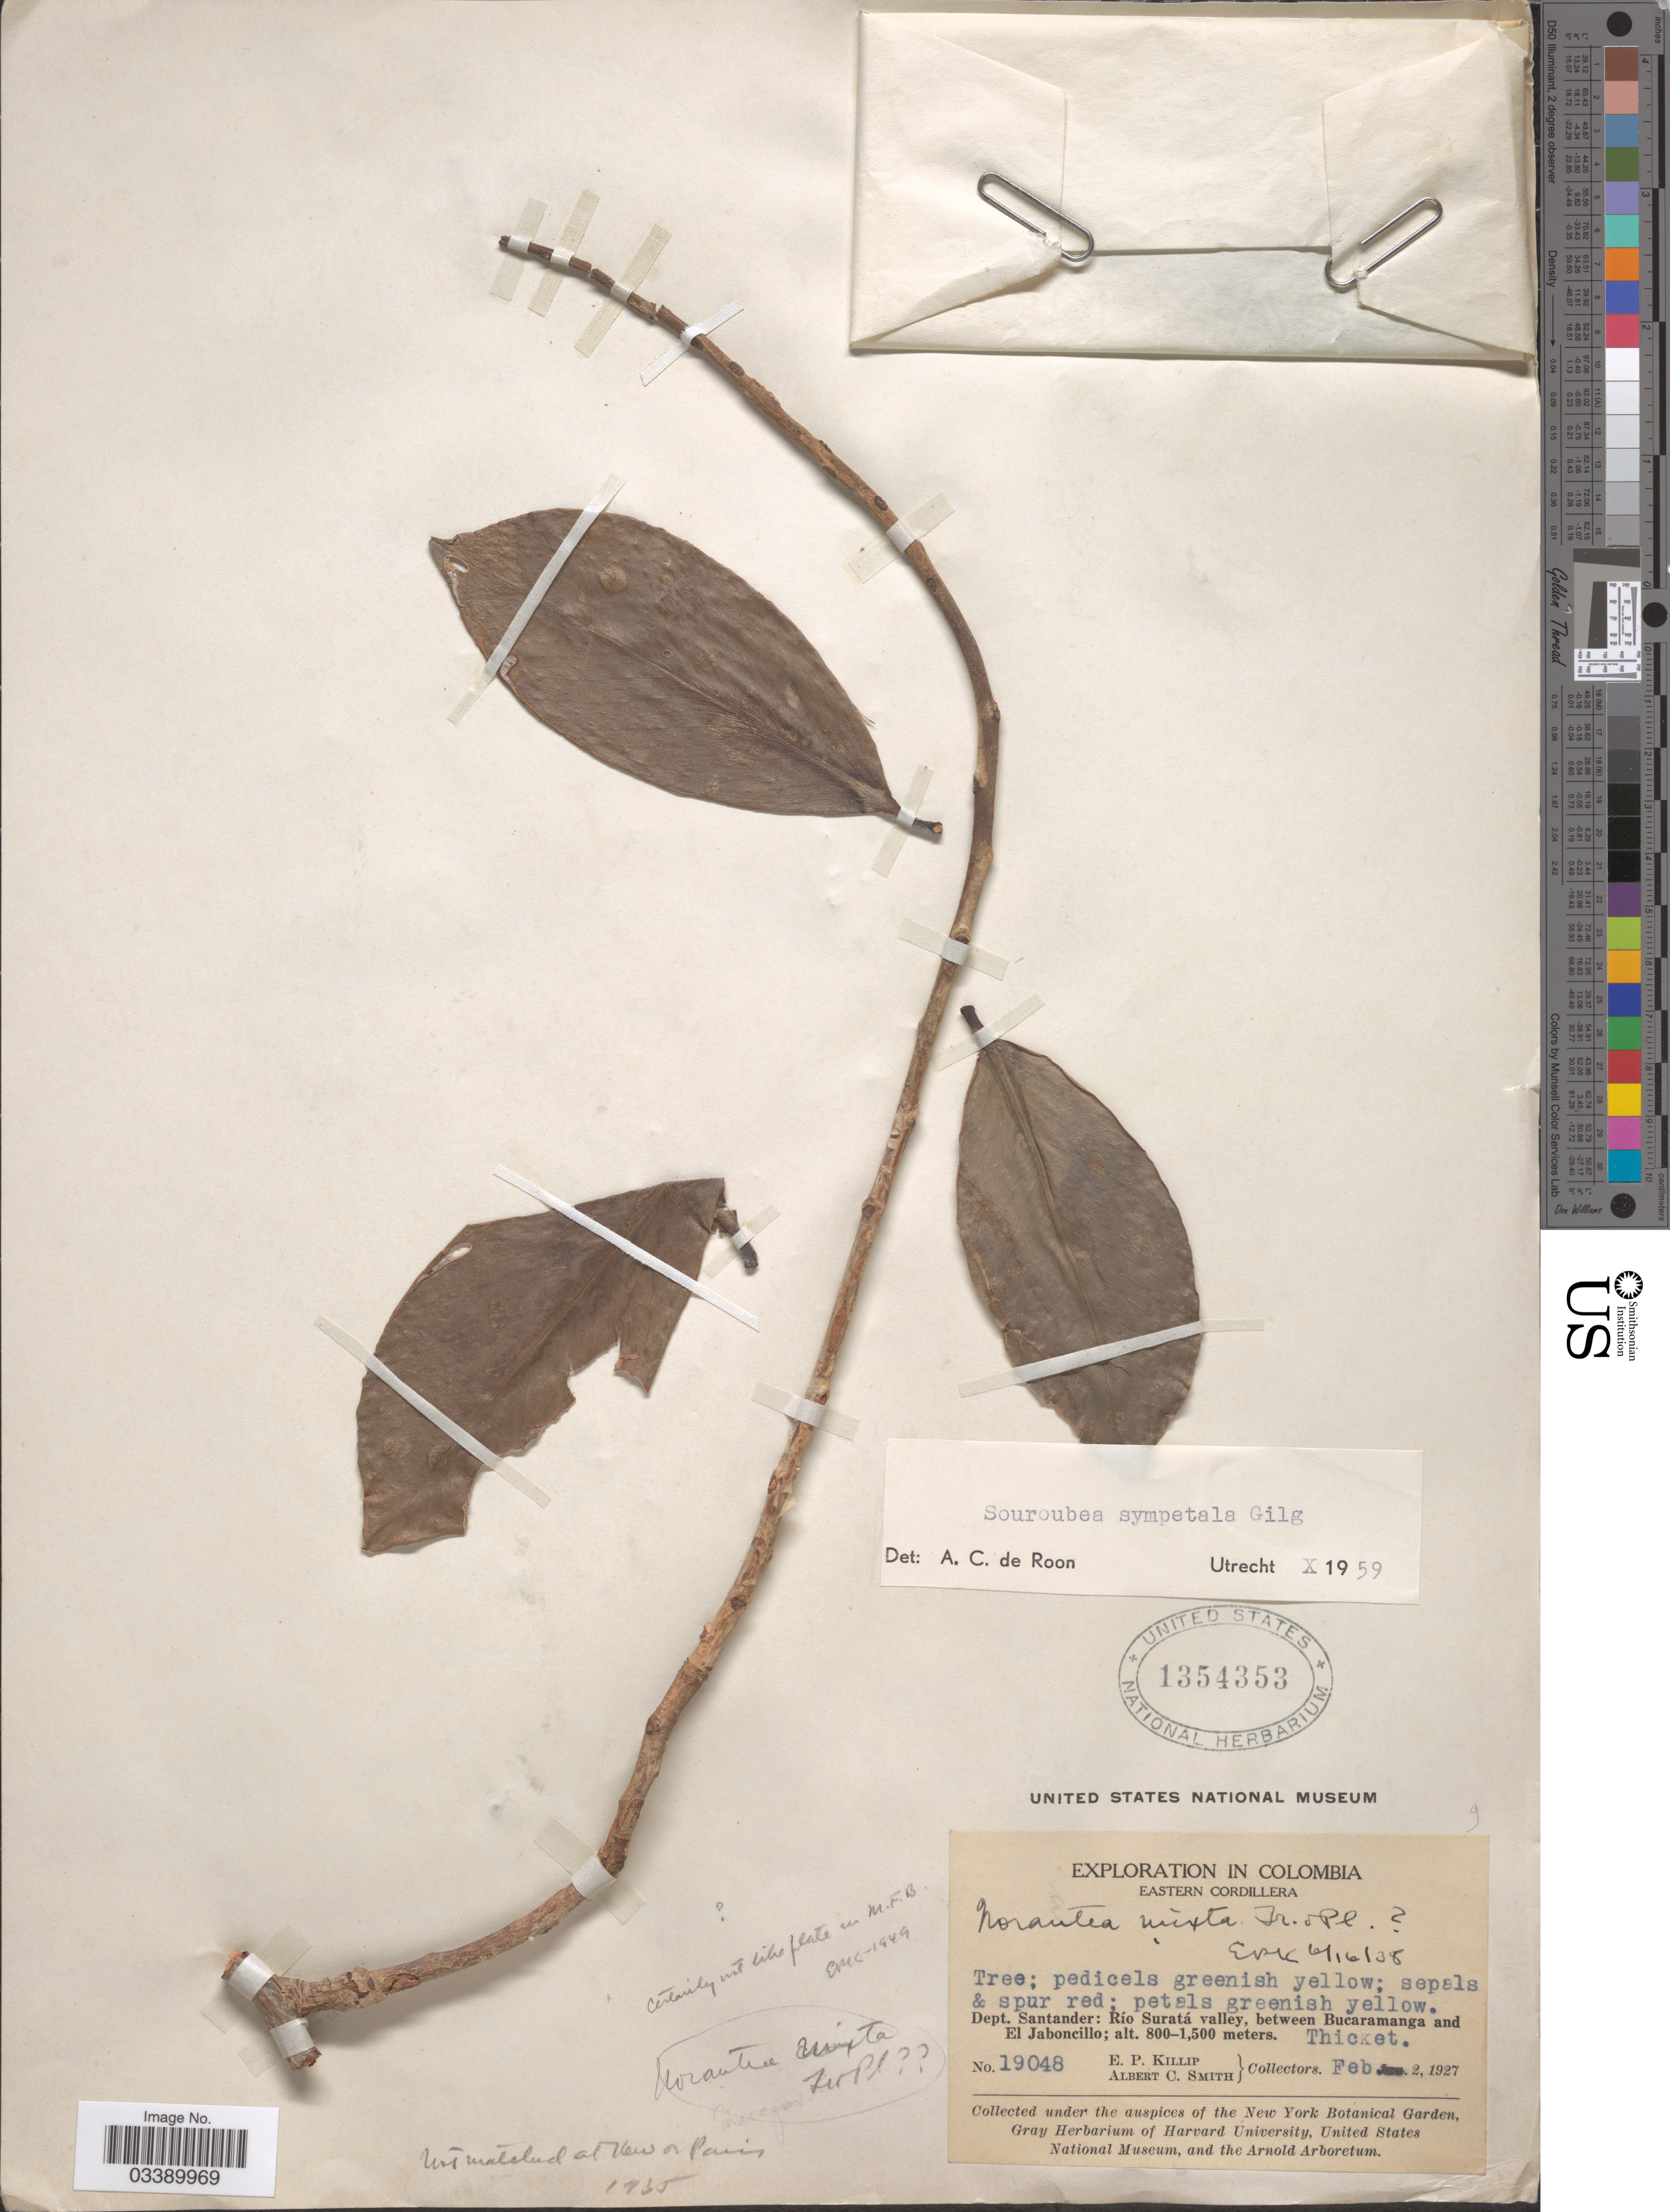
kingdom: Plantae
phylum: Tracheophyta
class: Magnoliopsida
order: Ericales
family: Marcgraviaceae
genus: Souroubea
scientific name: Souroubea sympetala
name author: Gilg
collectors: E. P. Killip & A. C. Smith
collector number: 19048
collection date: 1927-02-02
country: Colombia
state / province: Santander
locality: Eastern Cordillera. Dept. Santander: Río Suratá valley, between Bucaramanga and El Jaboncillo.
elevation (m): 800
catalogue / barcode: US 1354353